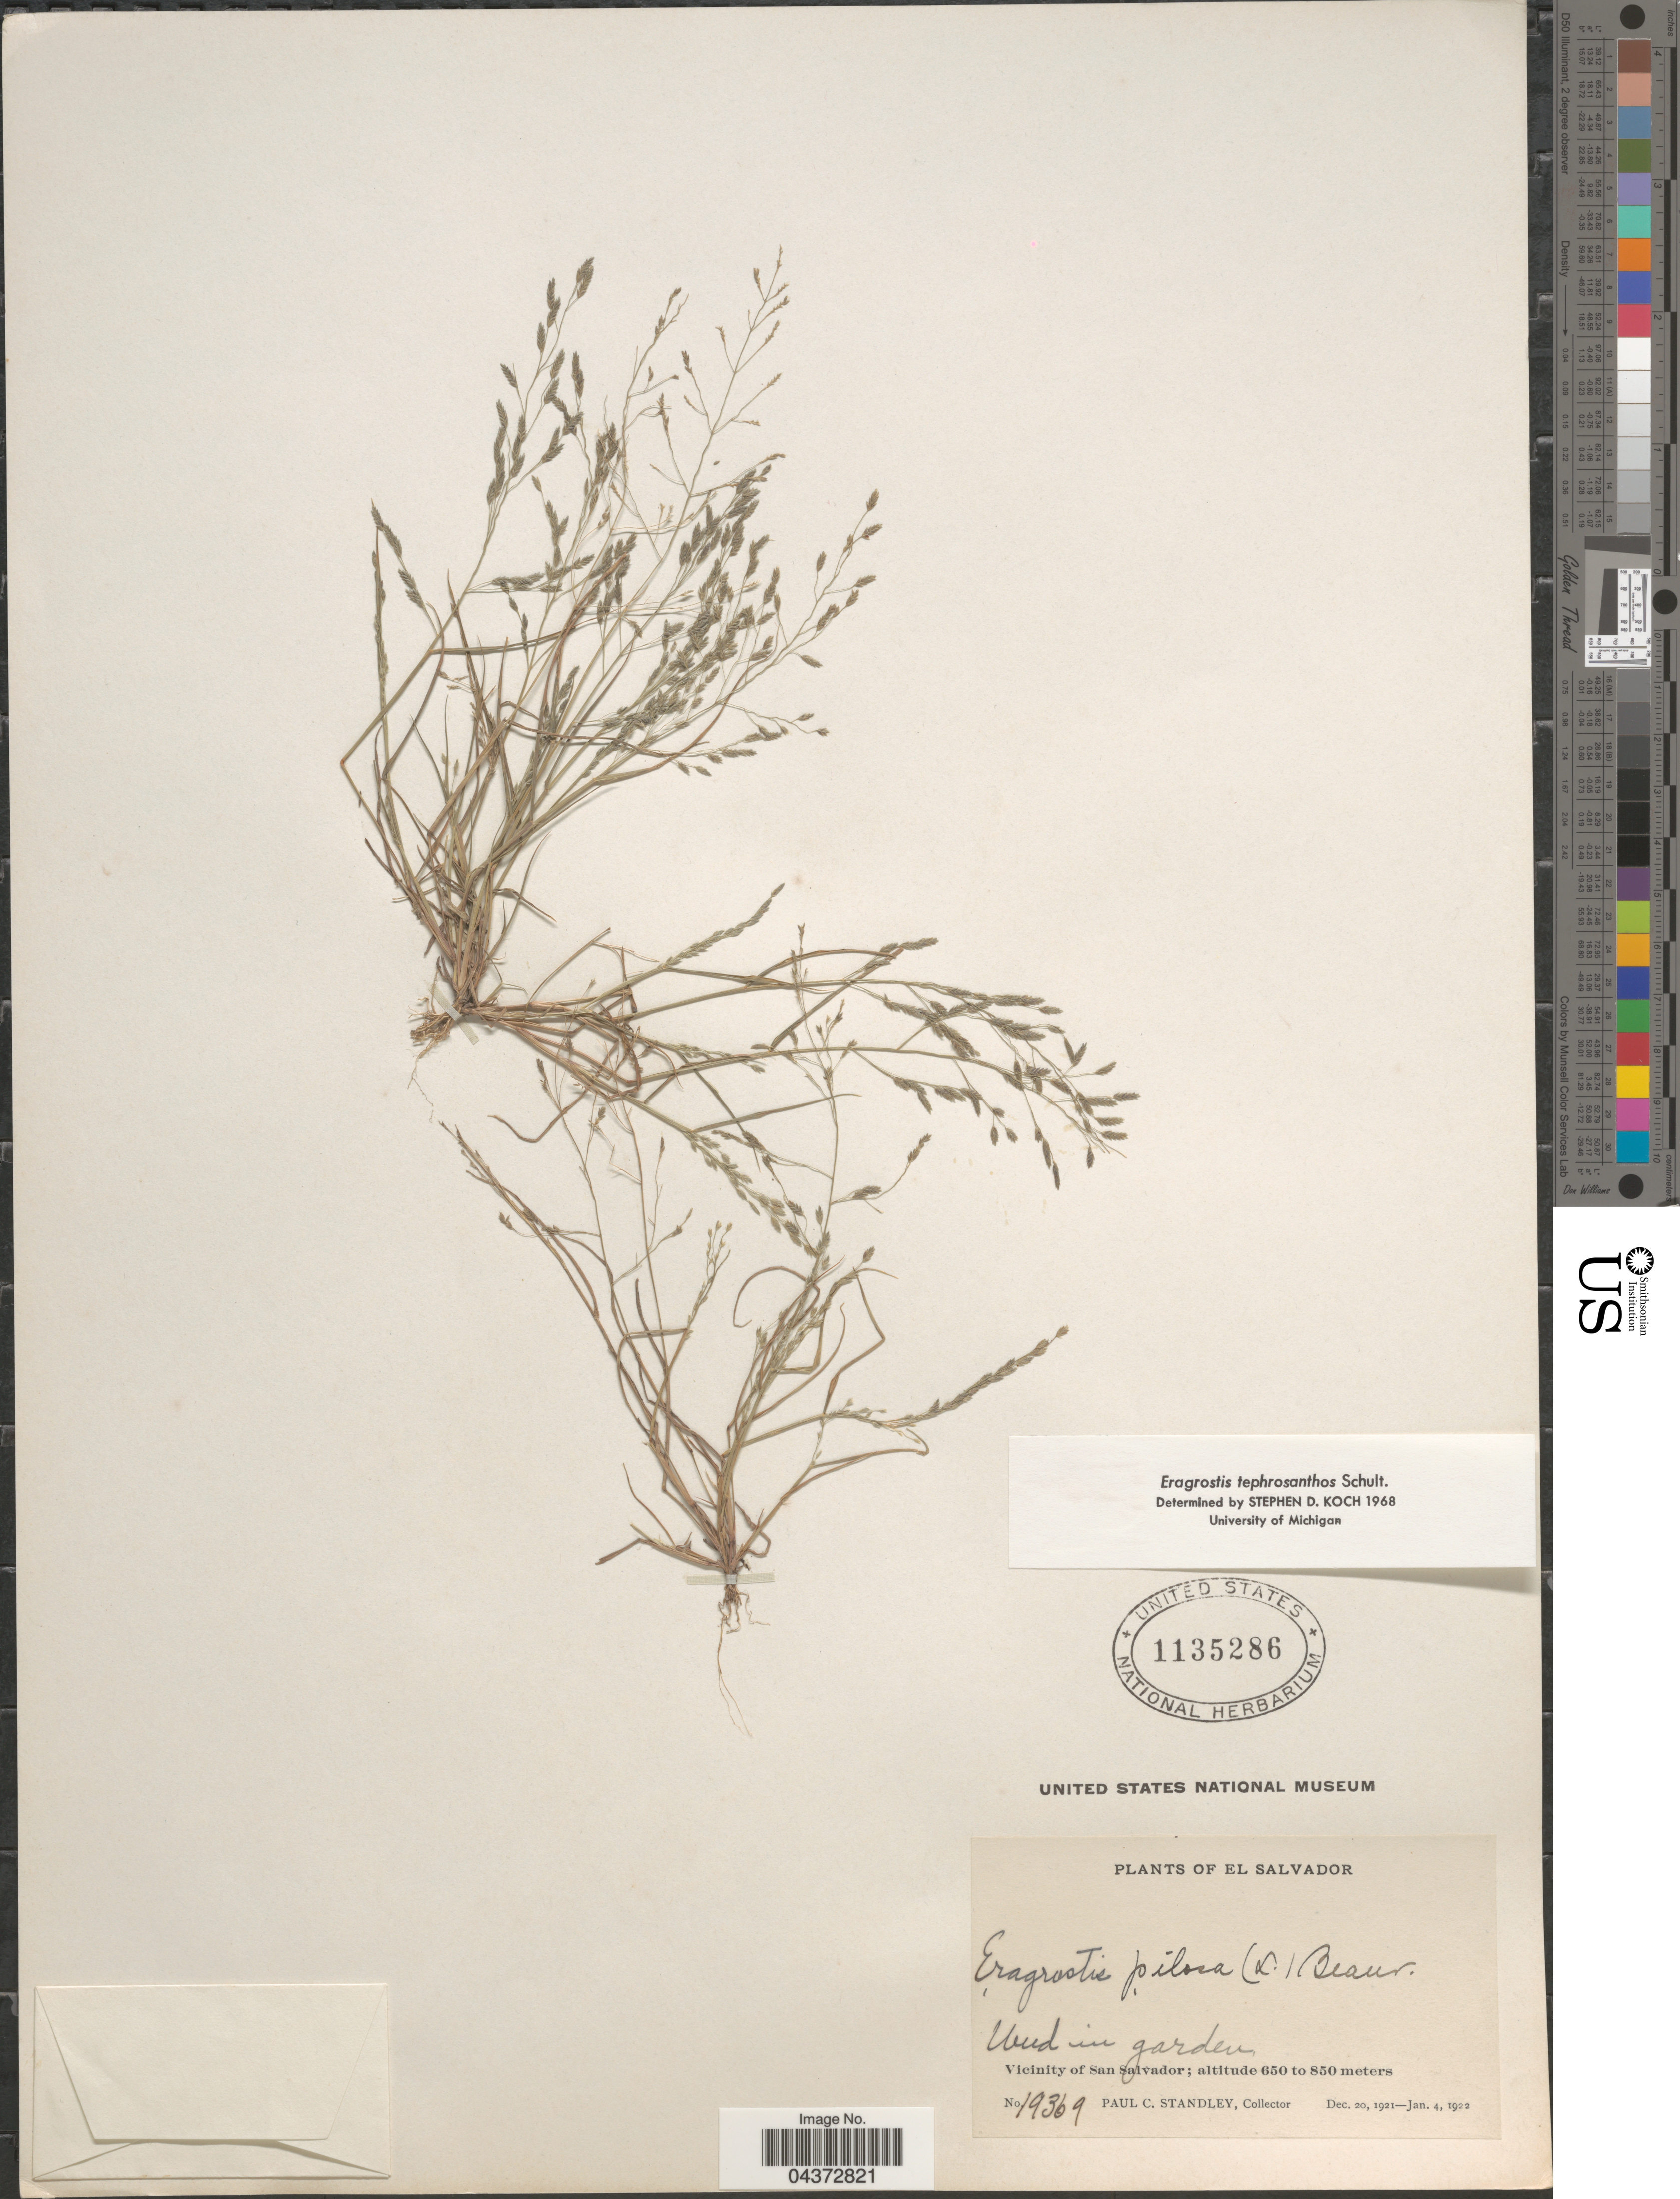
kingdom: Plantae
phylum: Tracheophyta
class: Liliopsida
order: Poales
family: Poaceae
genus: Eragrostis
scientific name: Eragrostis pectinacea var. miserrima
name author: (E. Fourn.) Reeder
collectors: P. C. Standley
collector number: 19369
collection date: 1921-12-20/1922-01-04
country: El Salvador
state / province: San Salvador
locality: Vicinity of San Salvador.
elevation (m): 650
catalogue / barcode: US 1135286